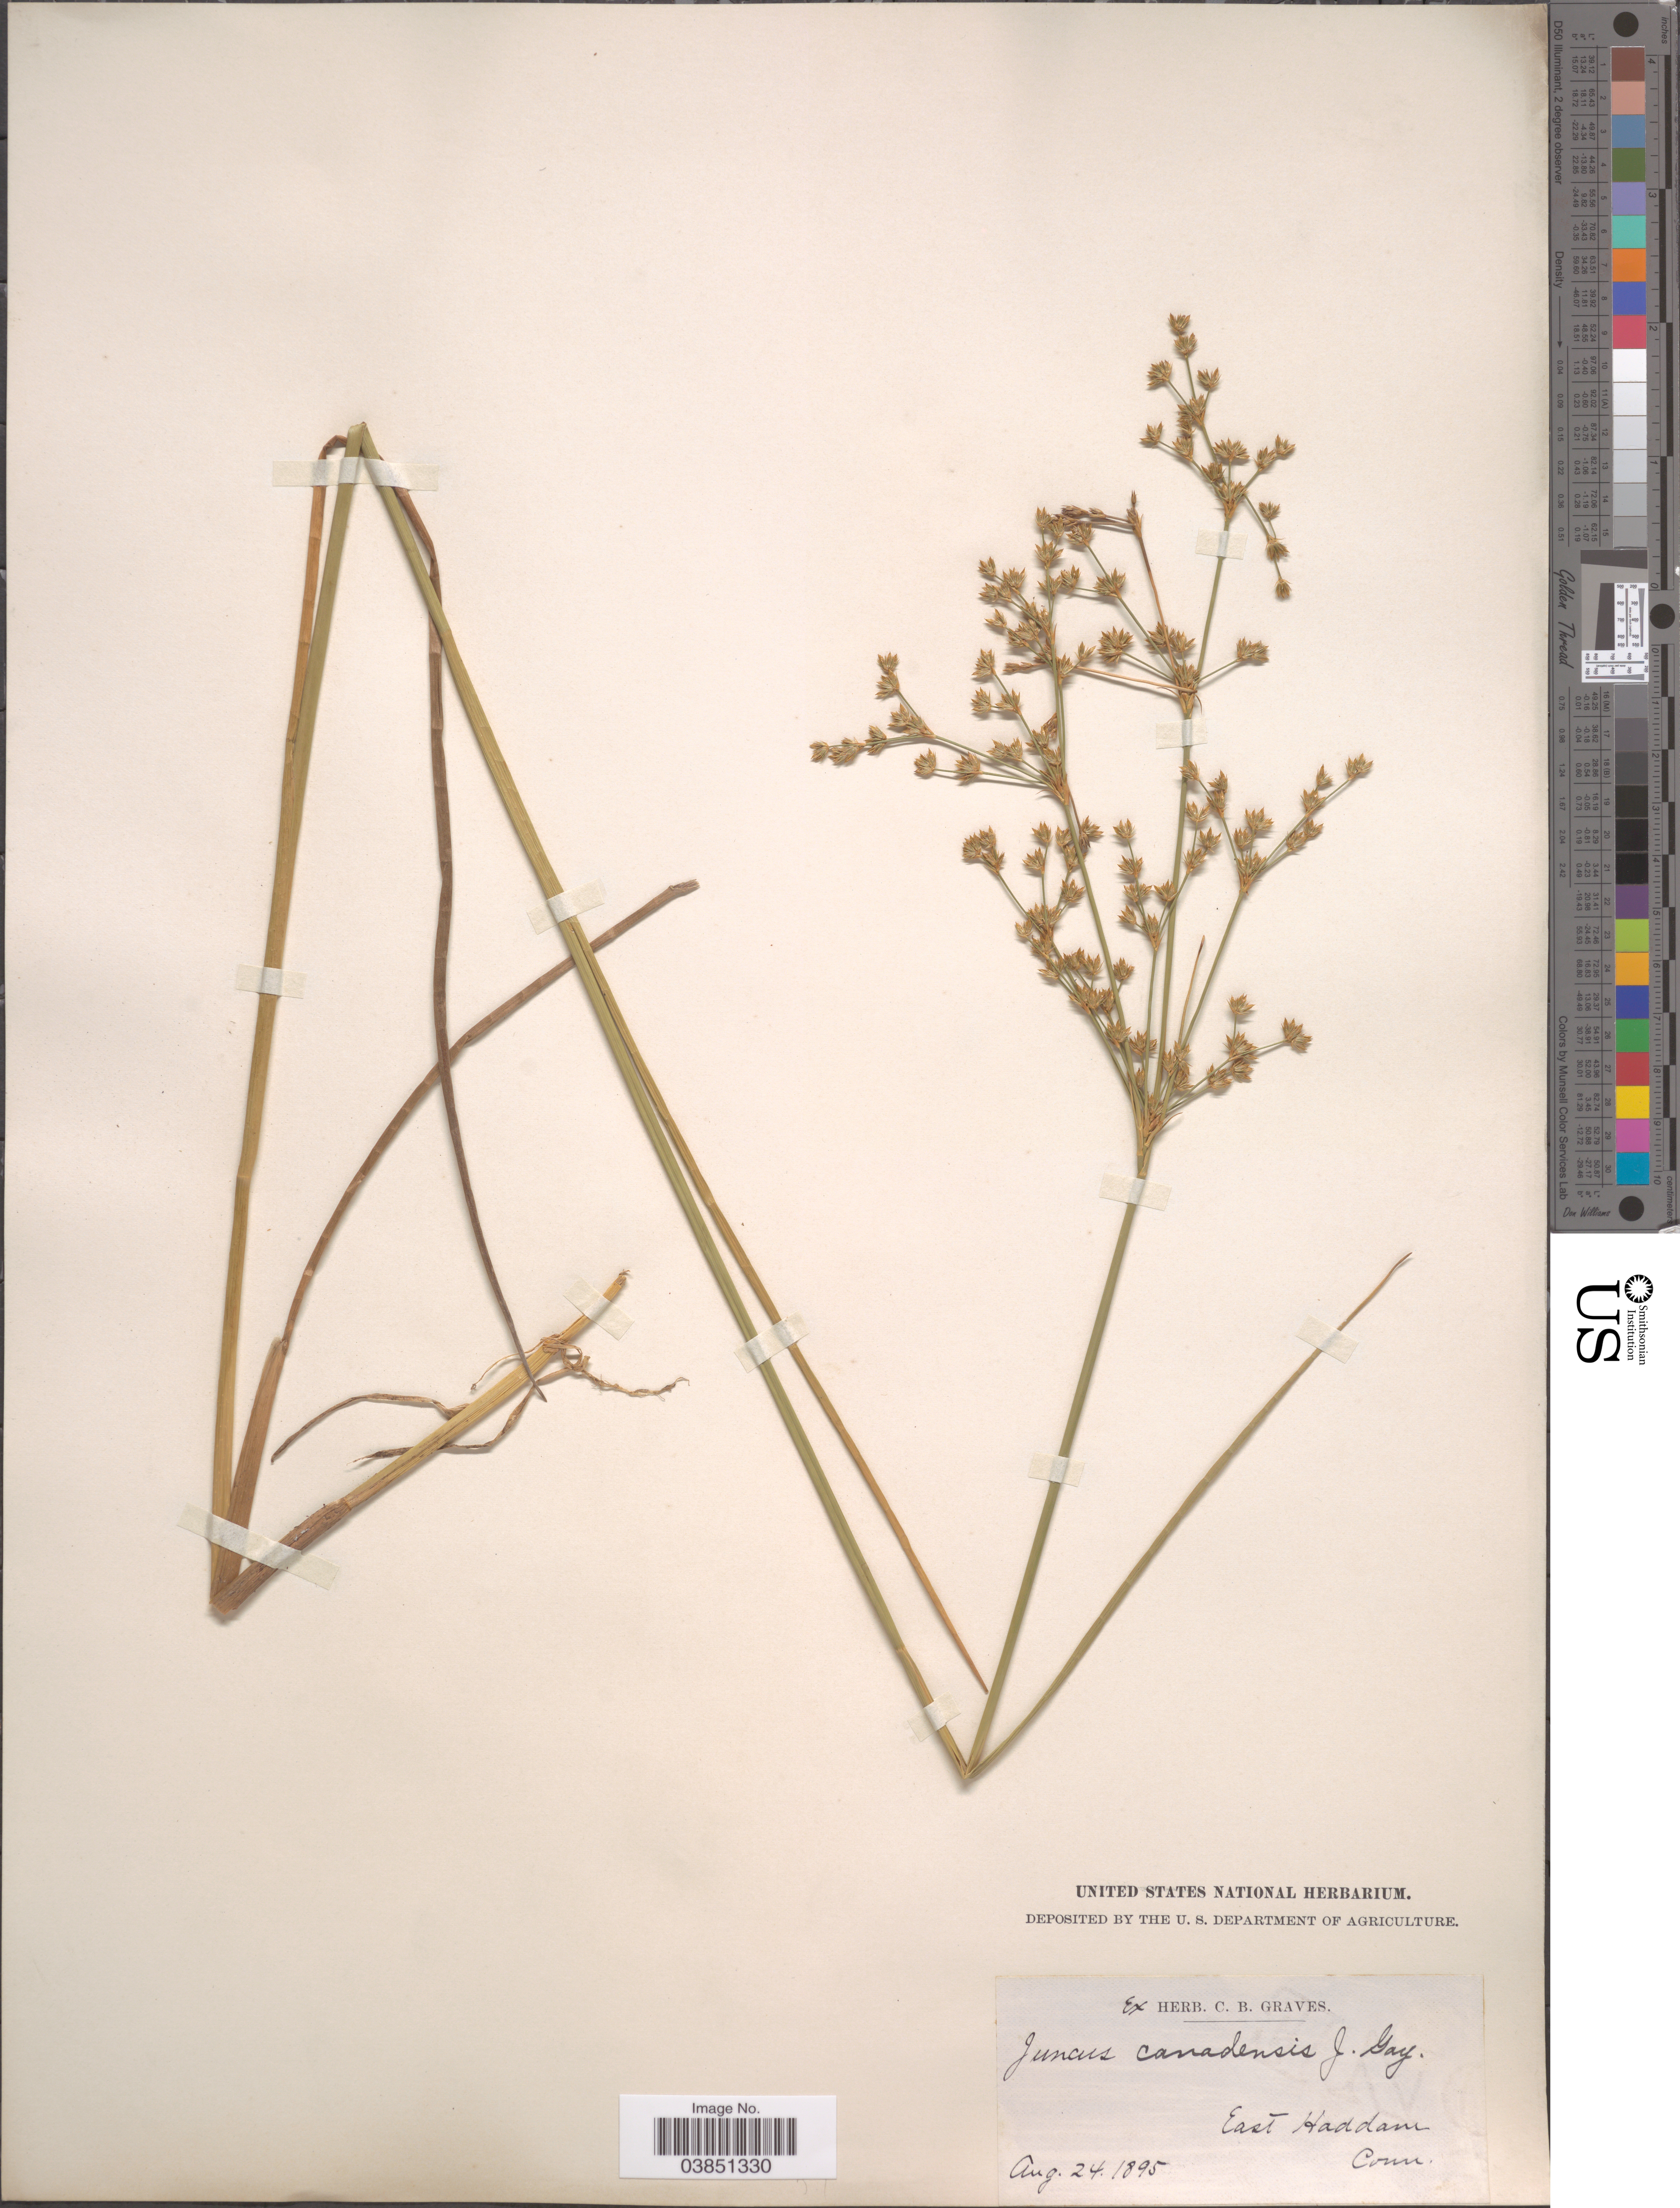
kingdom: Plantae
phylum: Tracheophyta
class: Liliopsida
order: Poales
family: Juncaceae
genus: Juncus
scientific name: Juncus canadensis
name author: J. Gay ex Laharpe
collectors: ex herb. C. B. Graves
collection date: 1895-08-24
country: United States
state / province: Connecticut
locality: East Haddam.